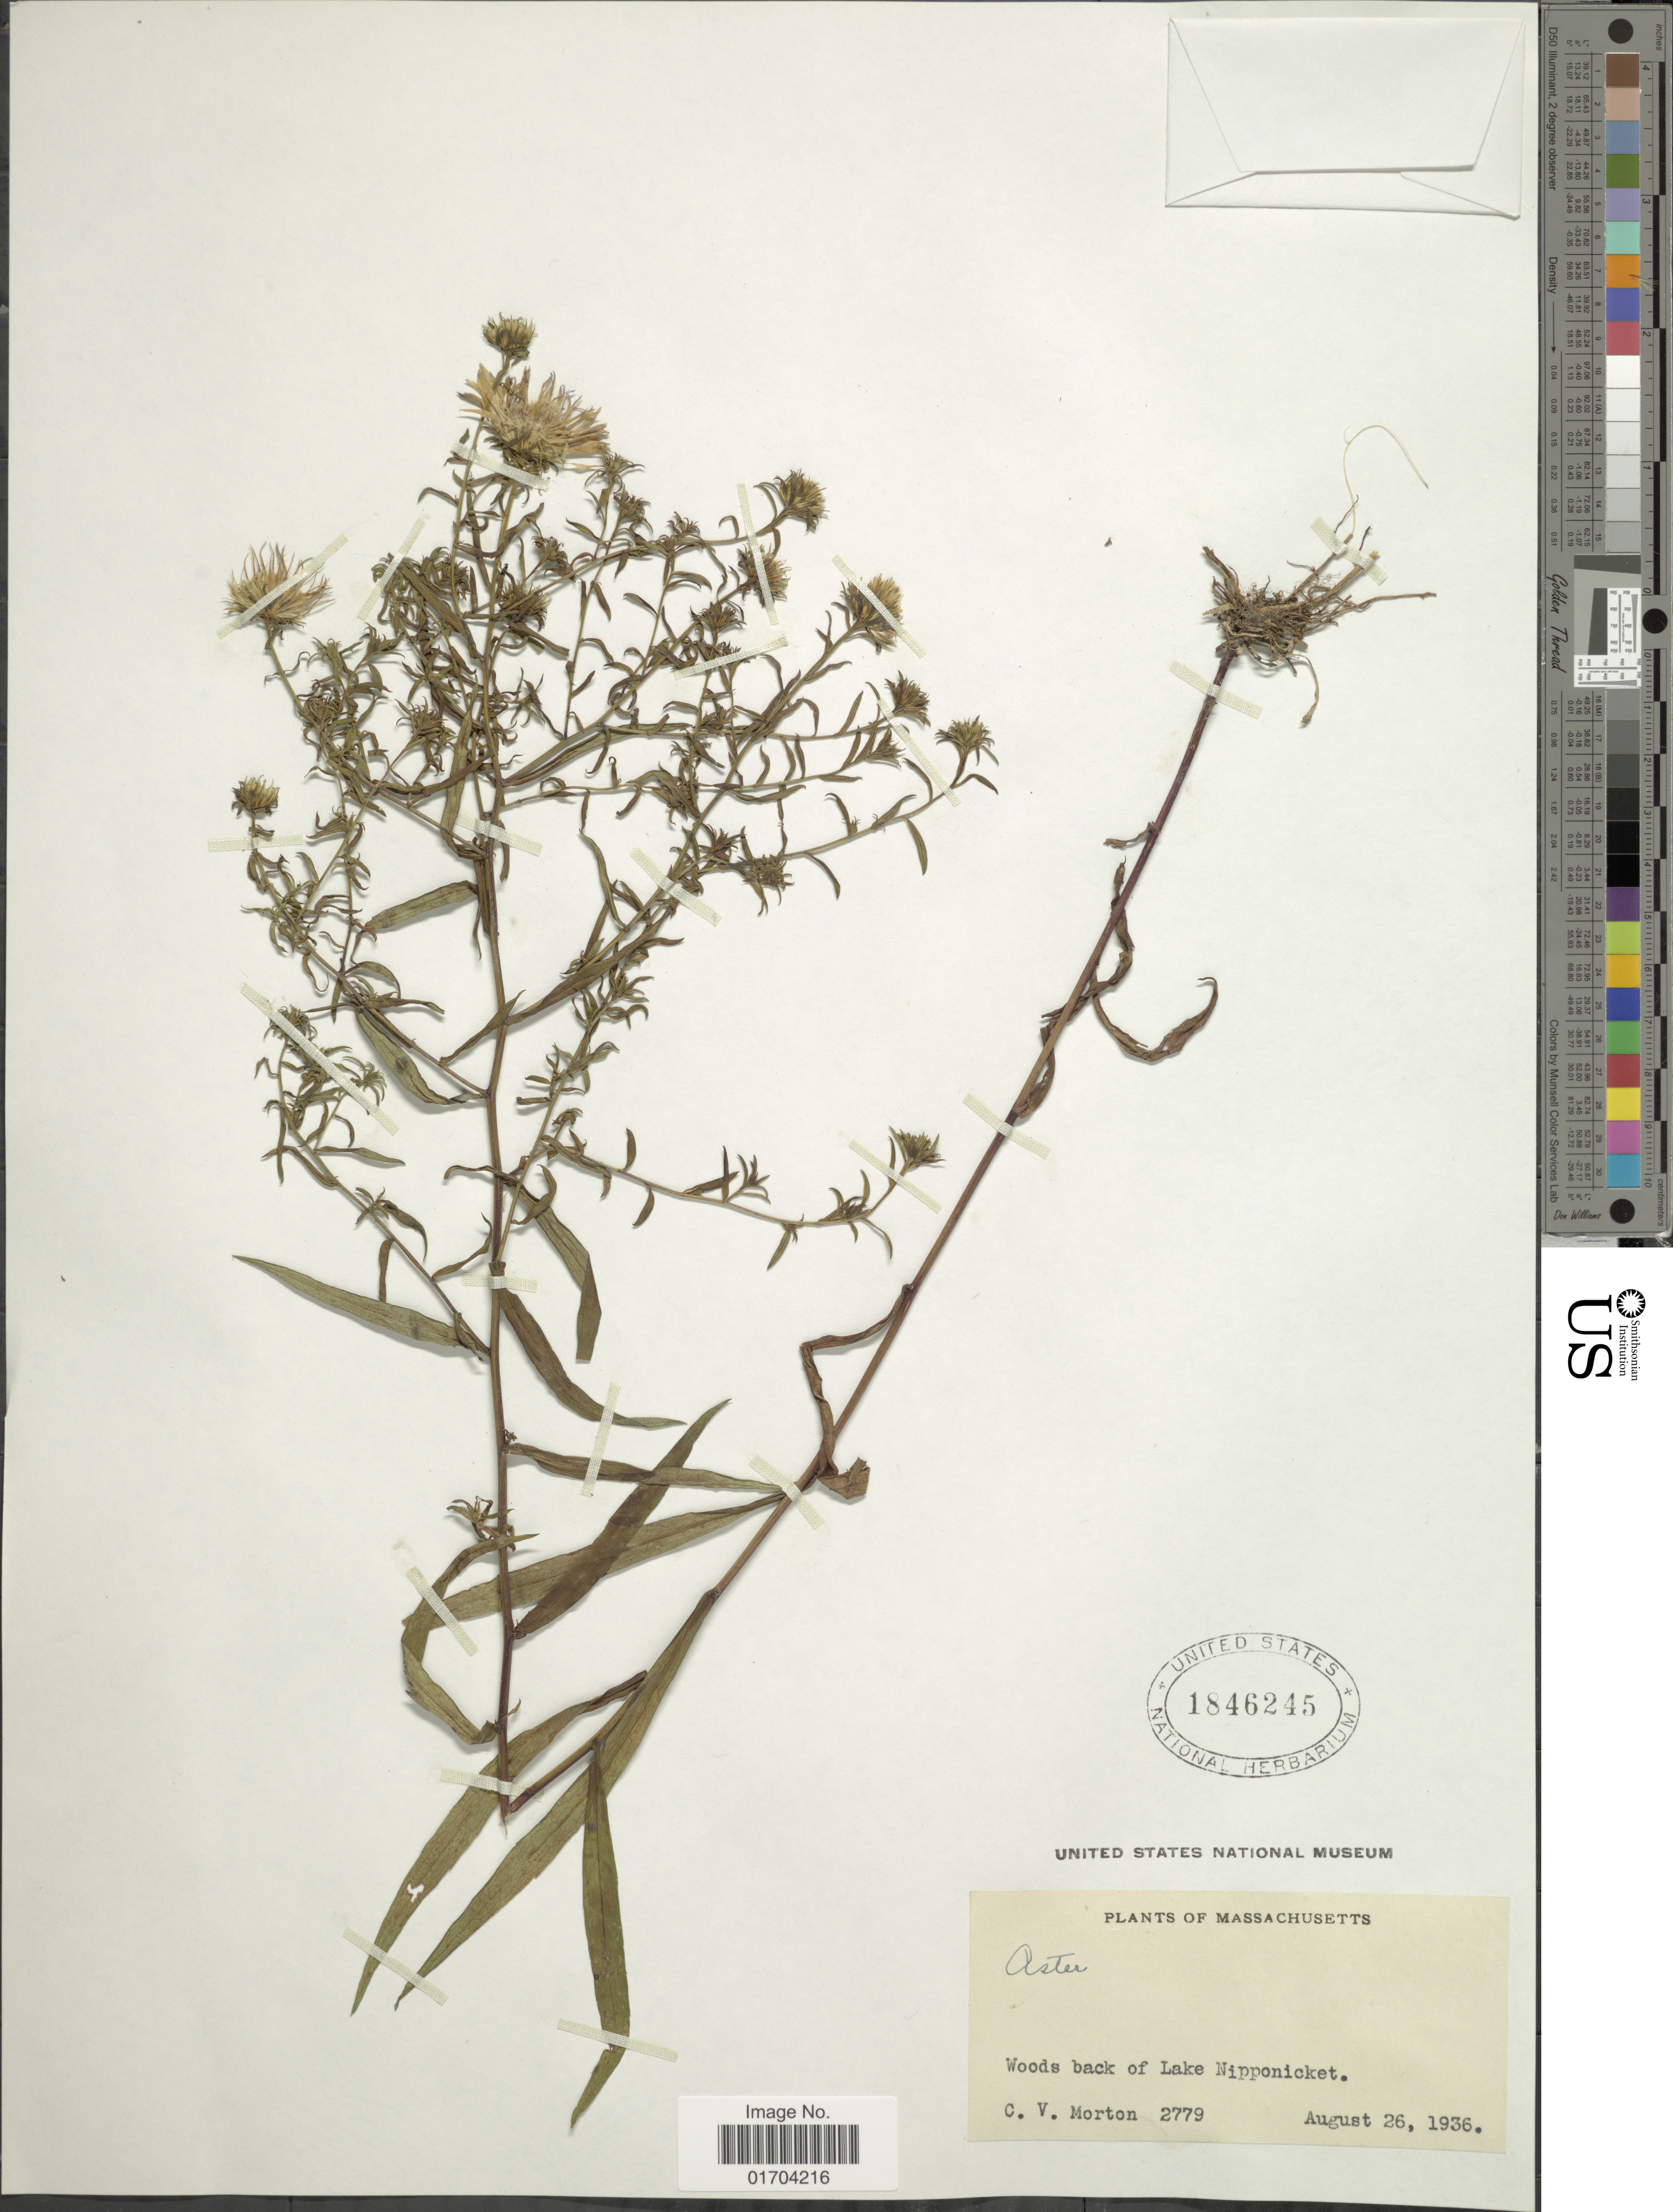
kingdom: Plantae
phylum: Tracheophyta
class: Magnoliopsida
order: Asterales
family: Asteraceae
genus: Symphyotrichum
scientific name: Symphyotrichum sp.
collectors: C. V. Morton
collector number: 2779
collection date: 1936-08-26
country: United States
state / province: Massachusetts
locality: Woods back of Lake Nipponicket.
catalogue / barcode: US 1846245